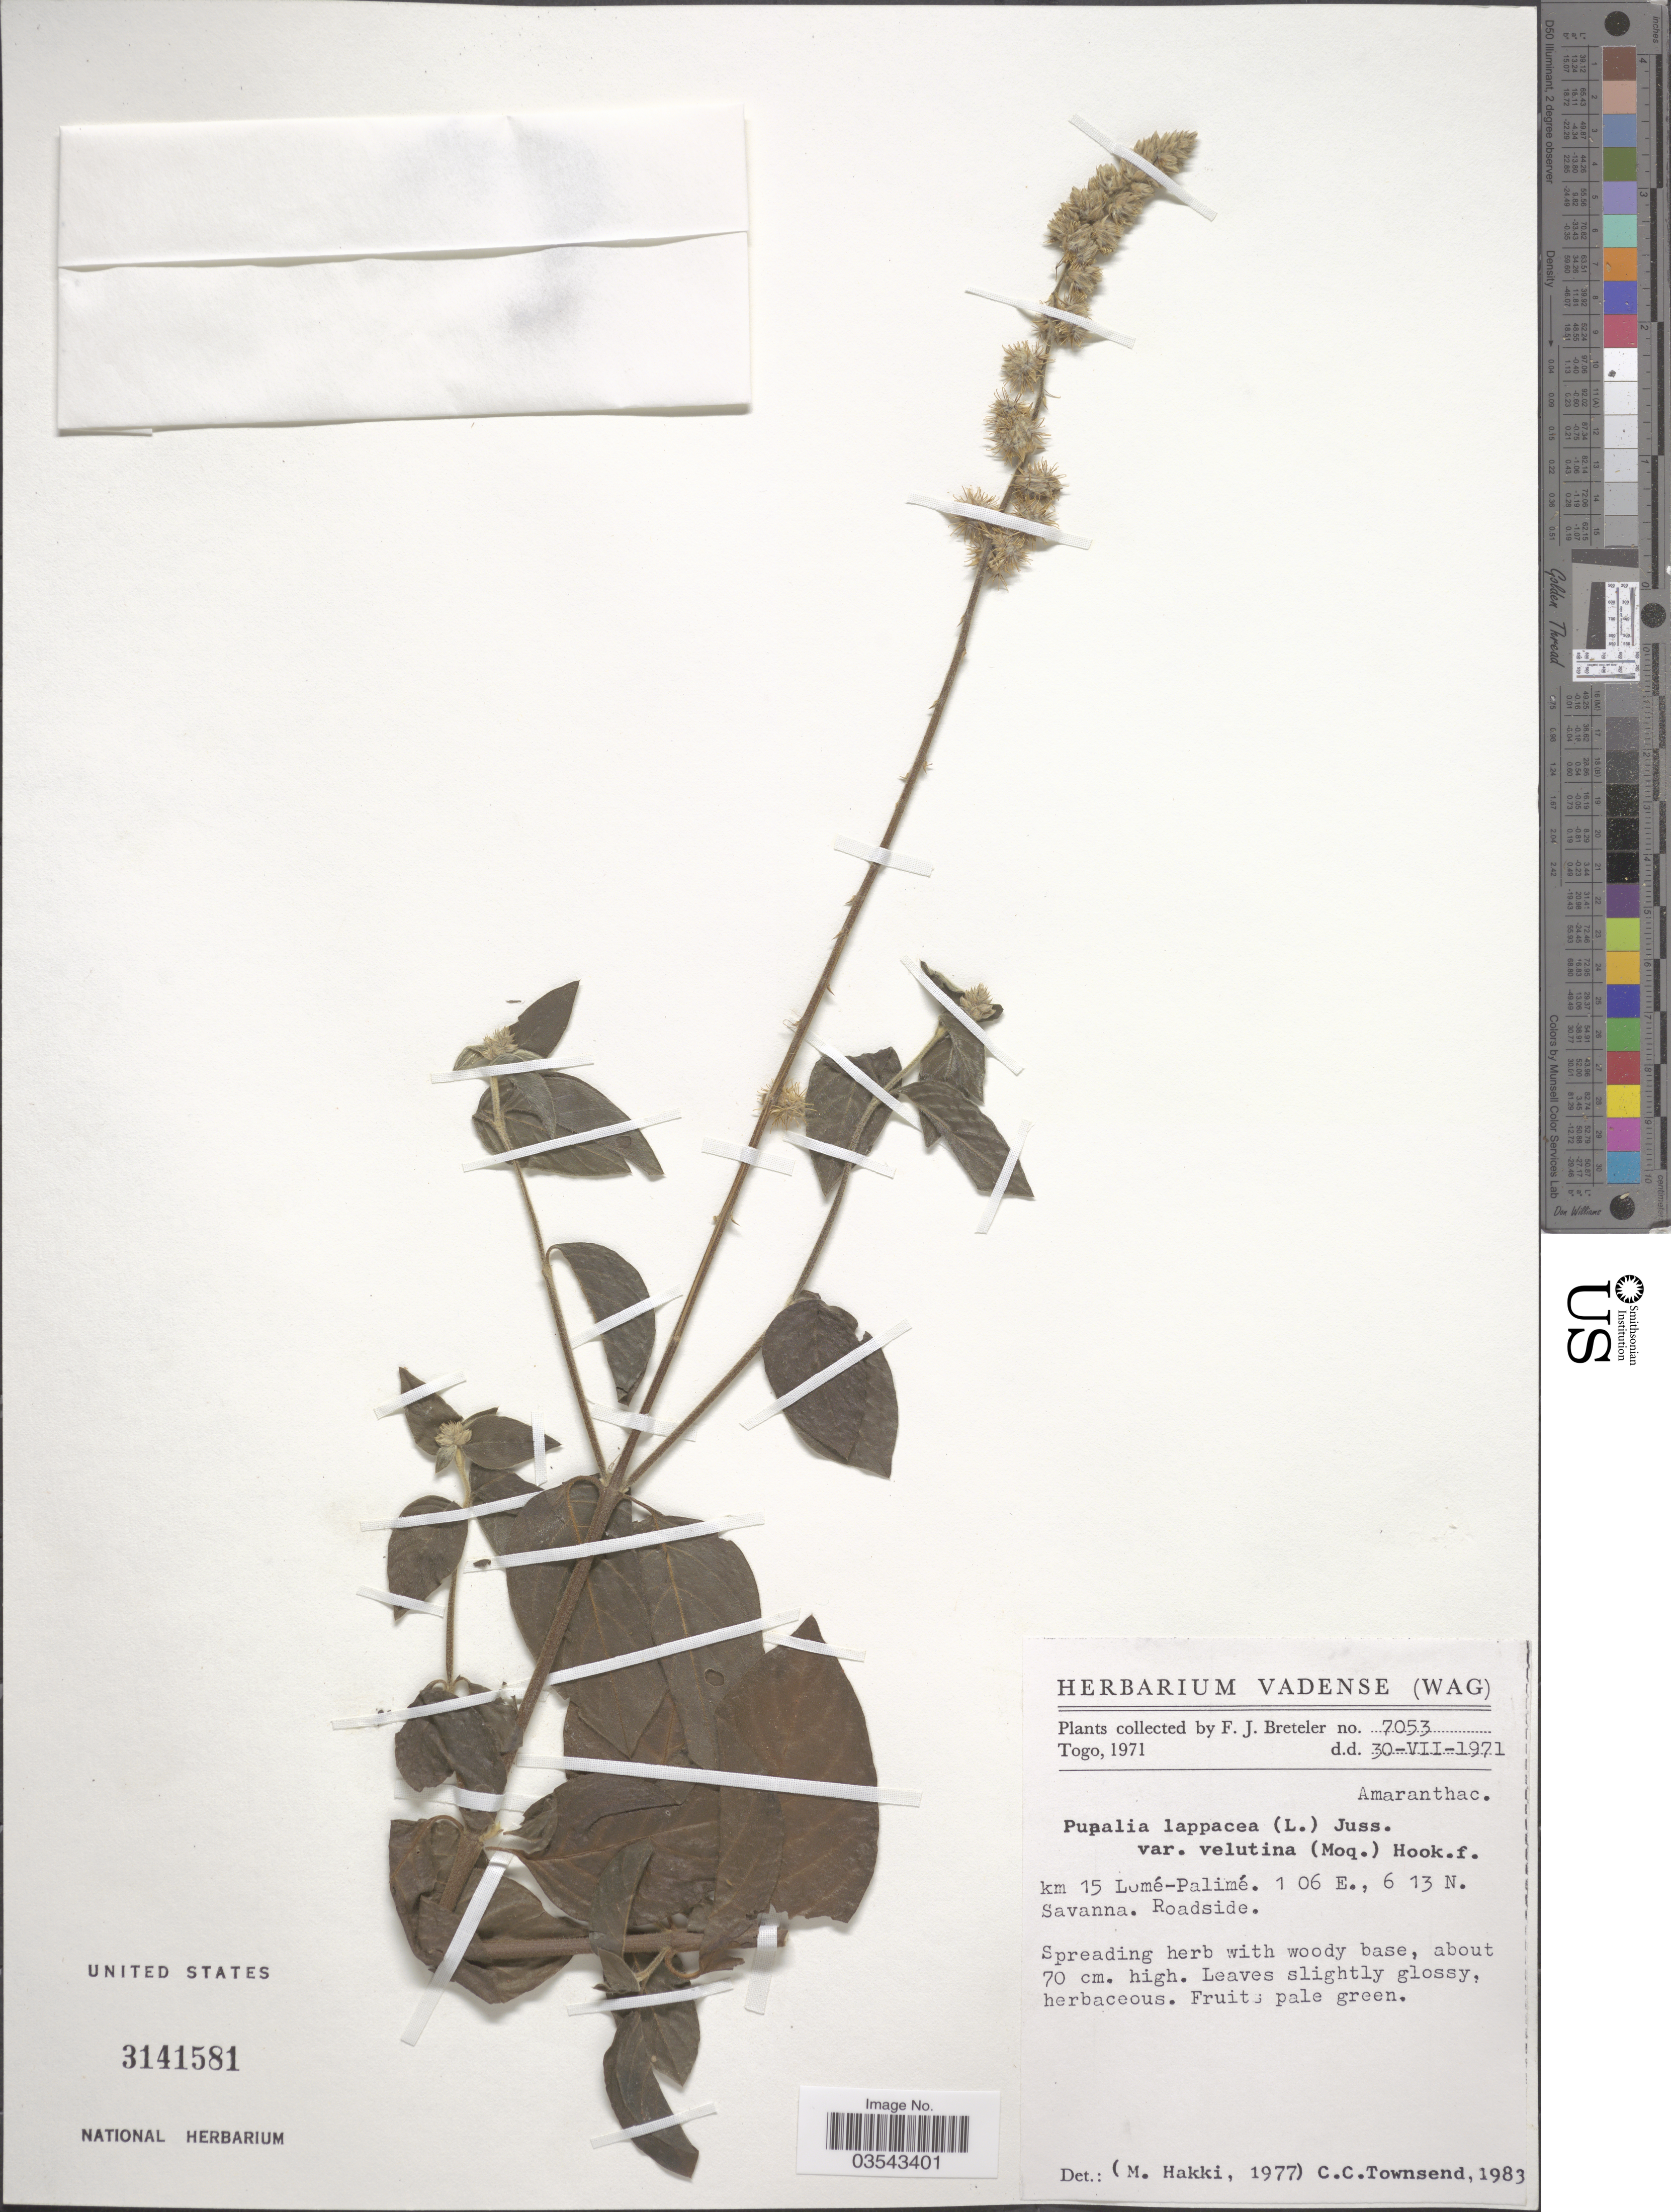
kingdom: Plantae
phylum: Tracheophyta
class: Magnoliopsida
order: Caryophyllales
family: Amaranthaceae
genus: Pupalia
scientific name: Pupalia lappacea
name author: (L.) A. Juss.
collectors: F. J. Breteler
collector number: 7053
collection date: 1971-07-30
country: Togo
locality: Km 15 Lomé-Palimé. Savanna. Roadside.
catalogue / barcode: US 3141581